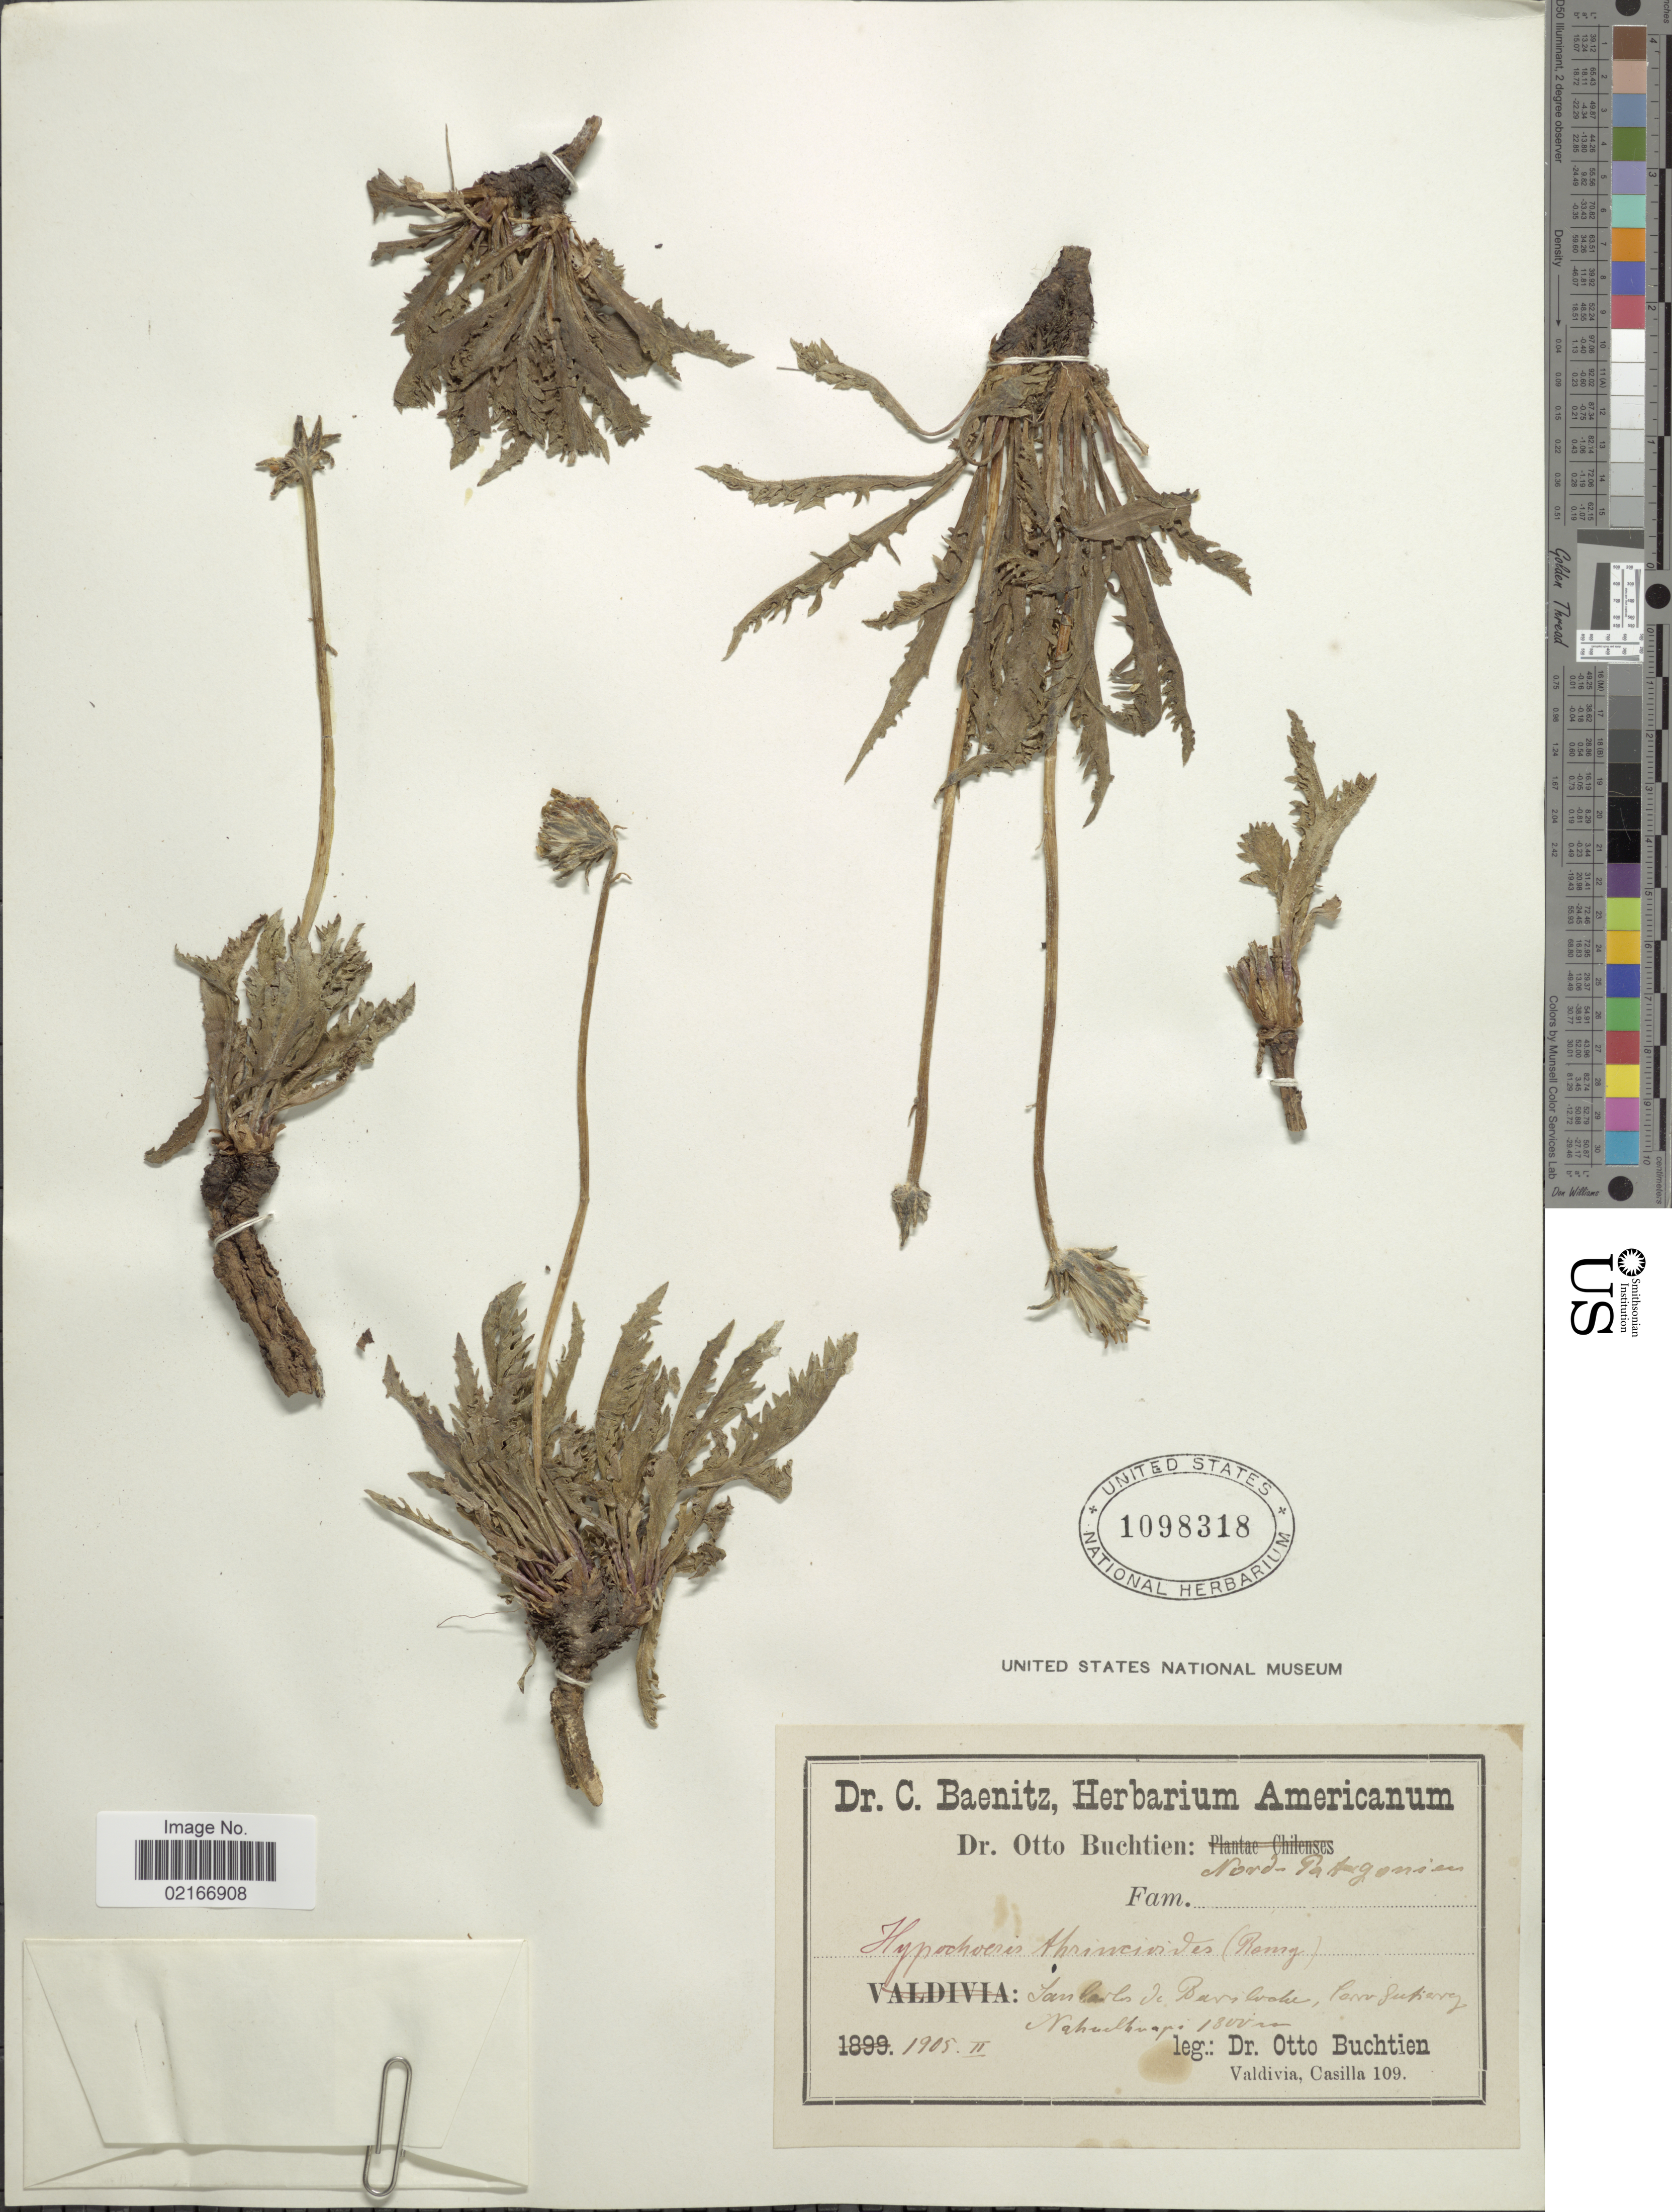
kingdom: Plantae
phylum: Tracheophyta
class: Magnoliopsida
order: Asterales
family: Asteraceae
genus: Hypochaeris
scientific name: Hypochaeris thrincoides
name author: (J. Rémy) Reiche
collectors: O. Buchtien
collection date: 1905-02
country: Argentina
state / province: Río Negro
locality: Nord-Patagonian. San Carlos de Bariloche, Cerro Gutierrez, Nahuelhuapi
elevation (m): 1300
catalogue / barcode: US 1098318